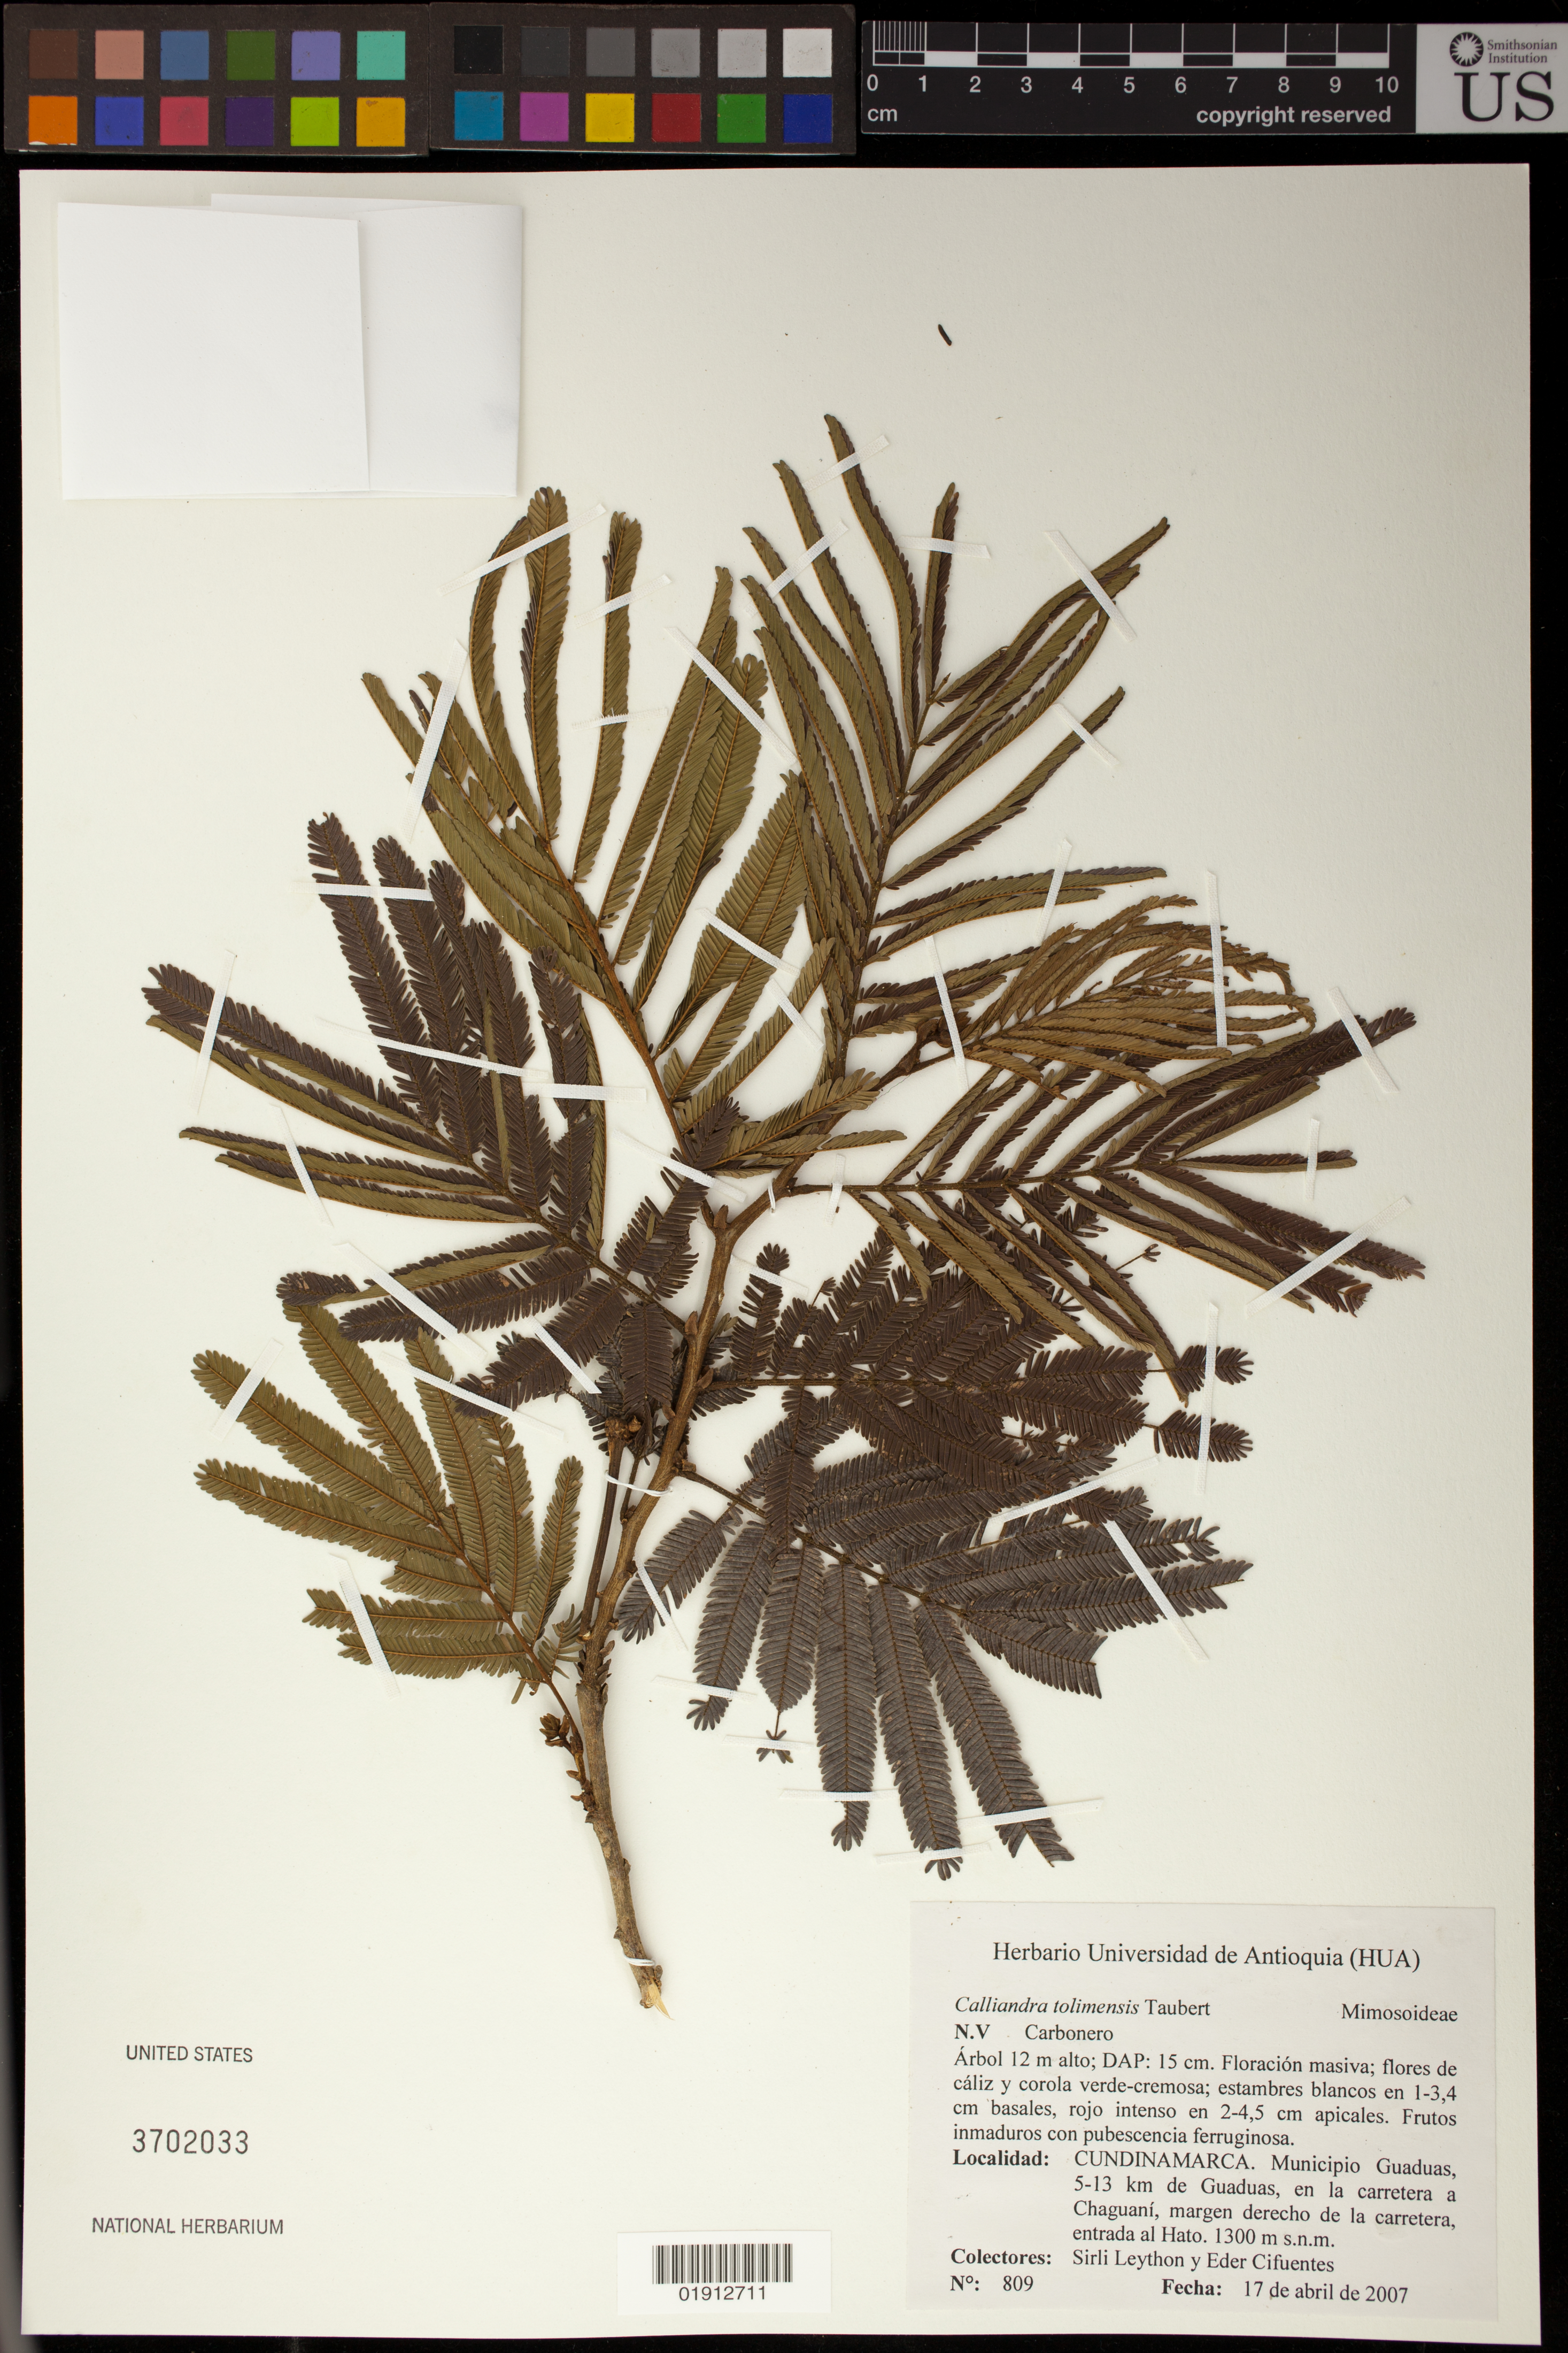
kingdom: Plantae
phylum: Tracheophyta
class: Magnoliopsida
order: Fabales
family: Fabaceae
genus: Calliandra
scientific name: Calliandra tolimensis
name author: Taub.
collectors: S. Leython & E. Cifuentes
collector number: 809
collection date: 2007-04-17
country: Colombia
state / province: Cundinamarca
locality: Municipio Guaduas, 5-13 km de Guaduas, en la carretera a Chaguani, margen derecho de la carretera, entrada al Hato.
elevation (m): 1300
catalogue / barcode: US 3702033